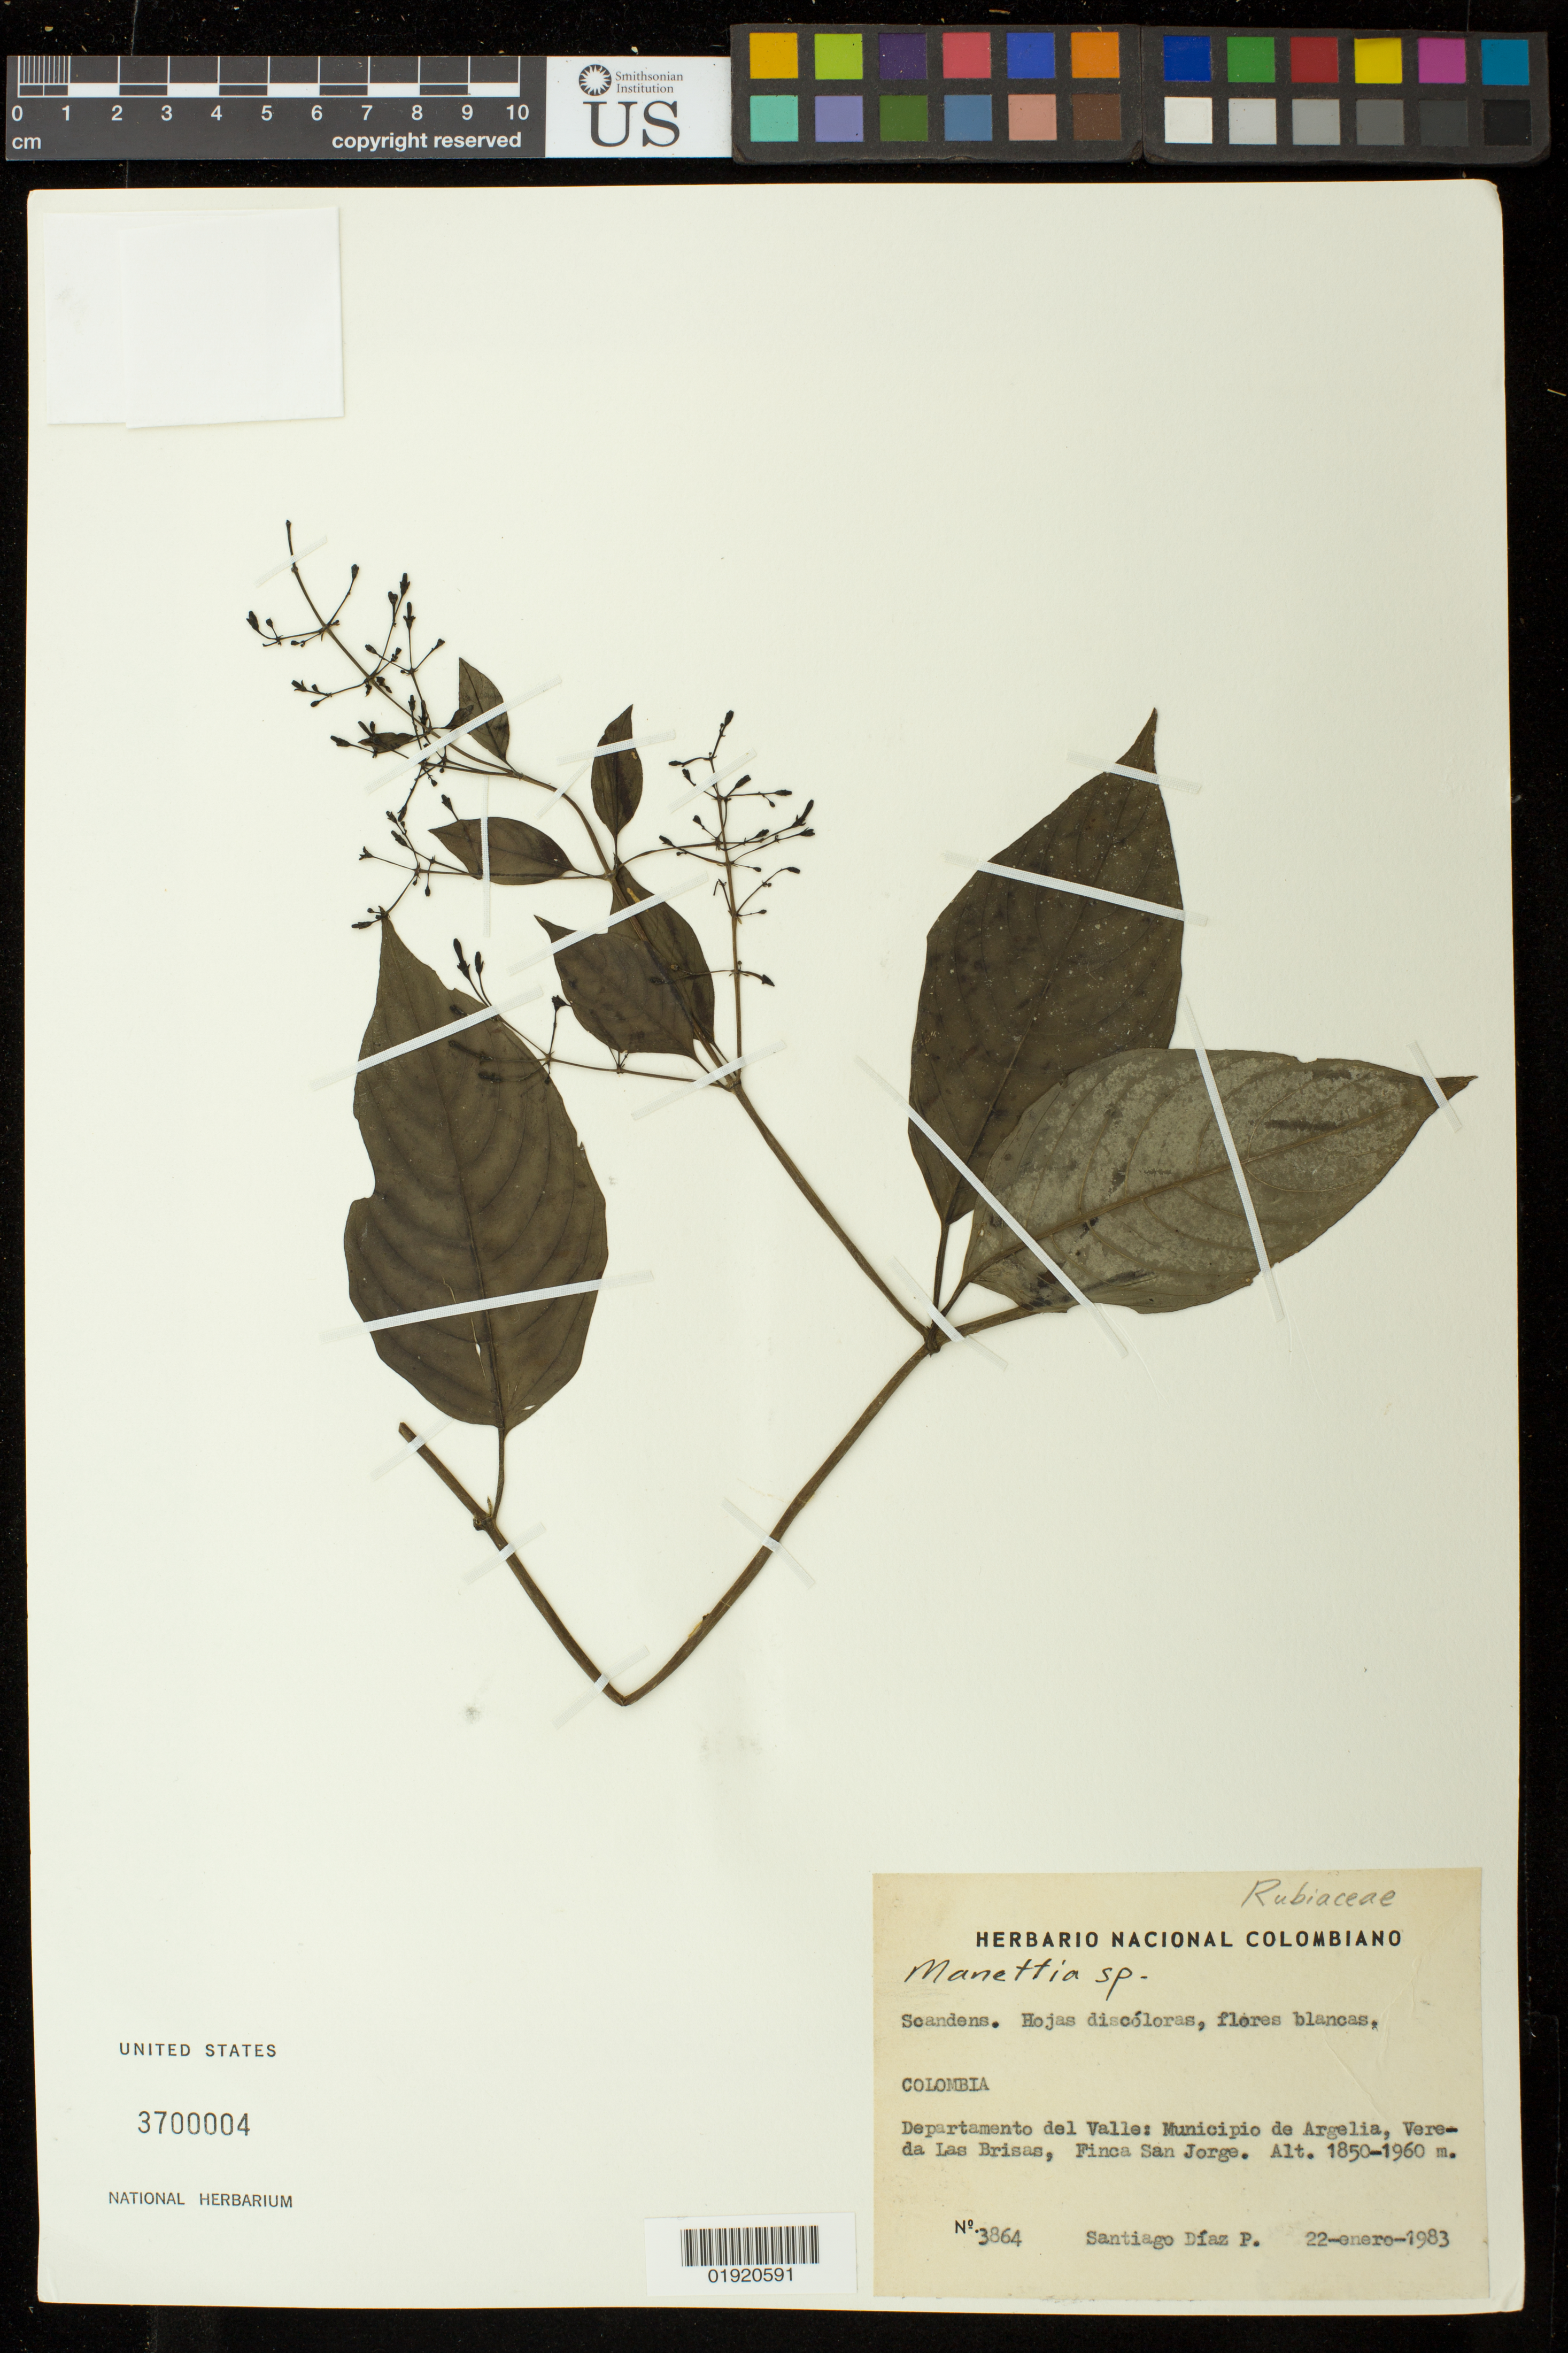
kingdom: Plantae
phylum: Tracheophyta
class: Magnoliopsida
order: Gentianales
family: Rubiaceae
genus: Manettia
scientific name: Manettia sp.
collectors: S. Díaz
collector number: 3864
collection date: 1983-01-22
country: Colombia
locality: Colombia. Departamento del Valle: Municipio de Argelia, Vereda Las Brisas, Finca San Jorge.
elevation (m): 1850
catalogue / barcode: US 3700004